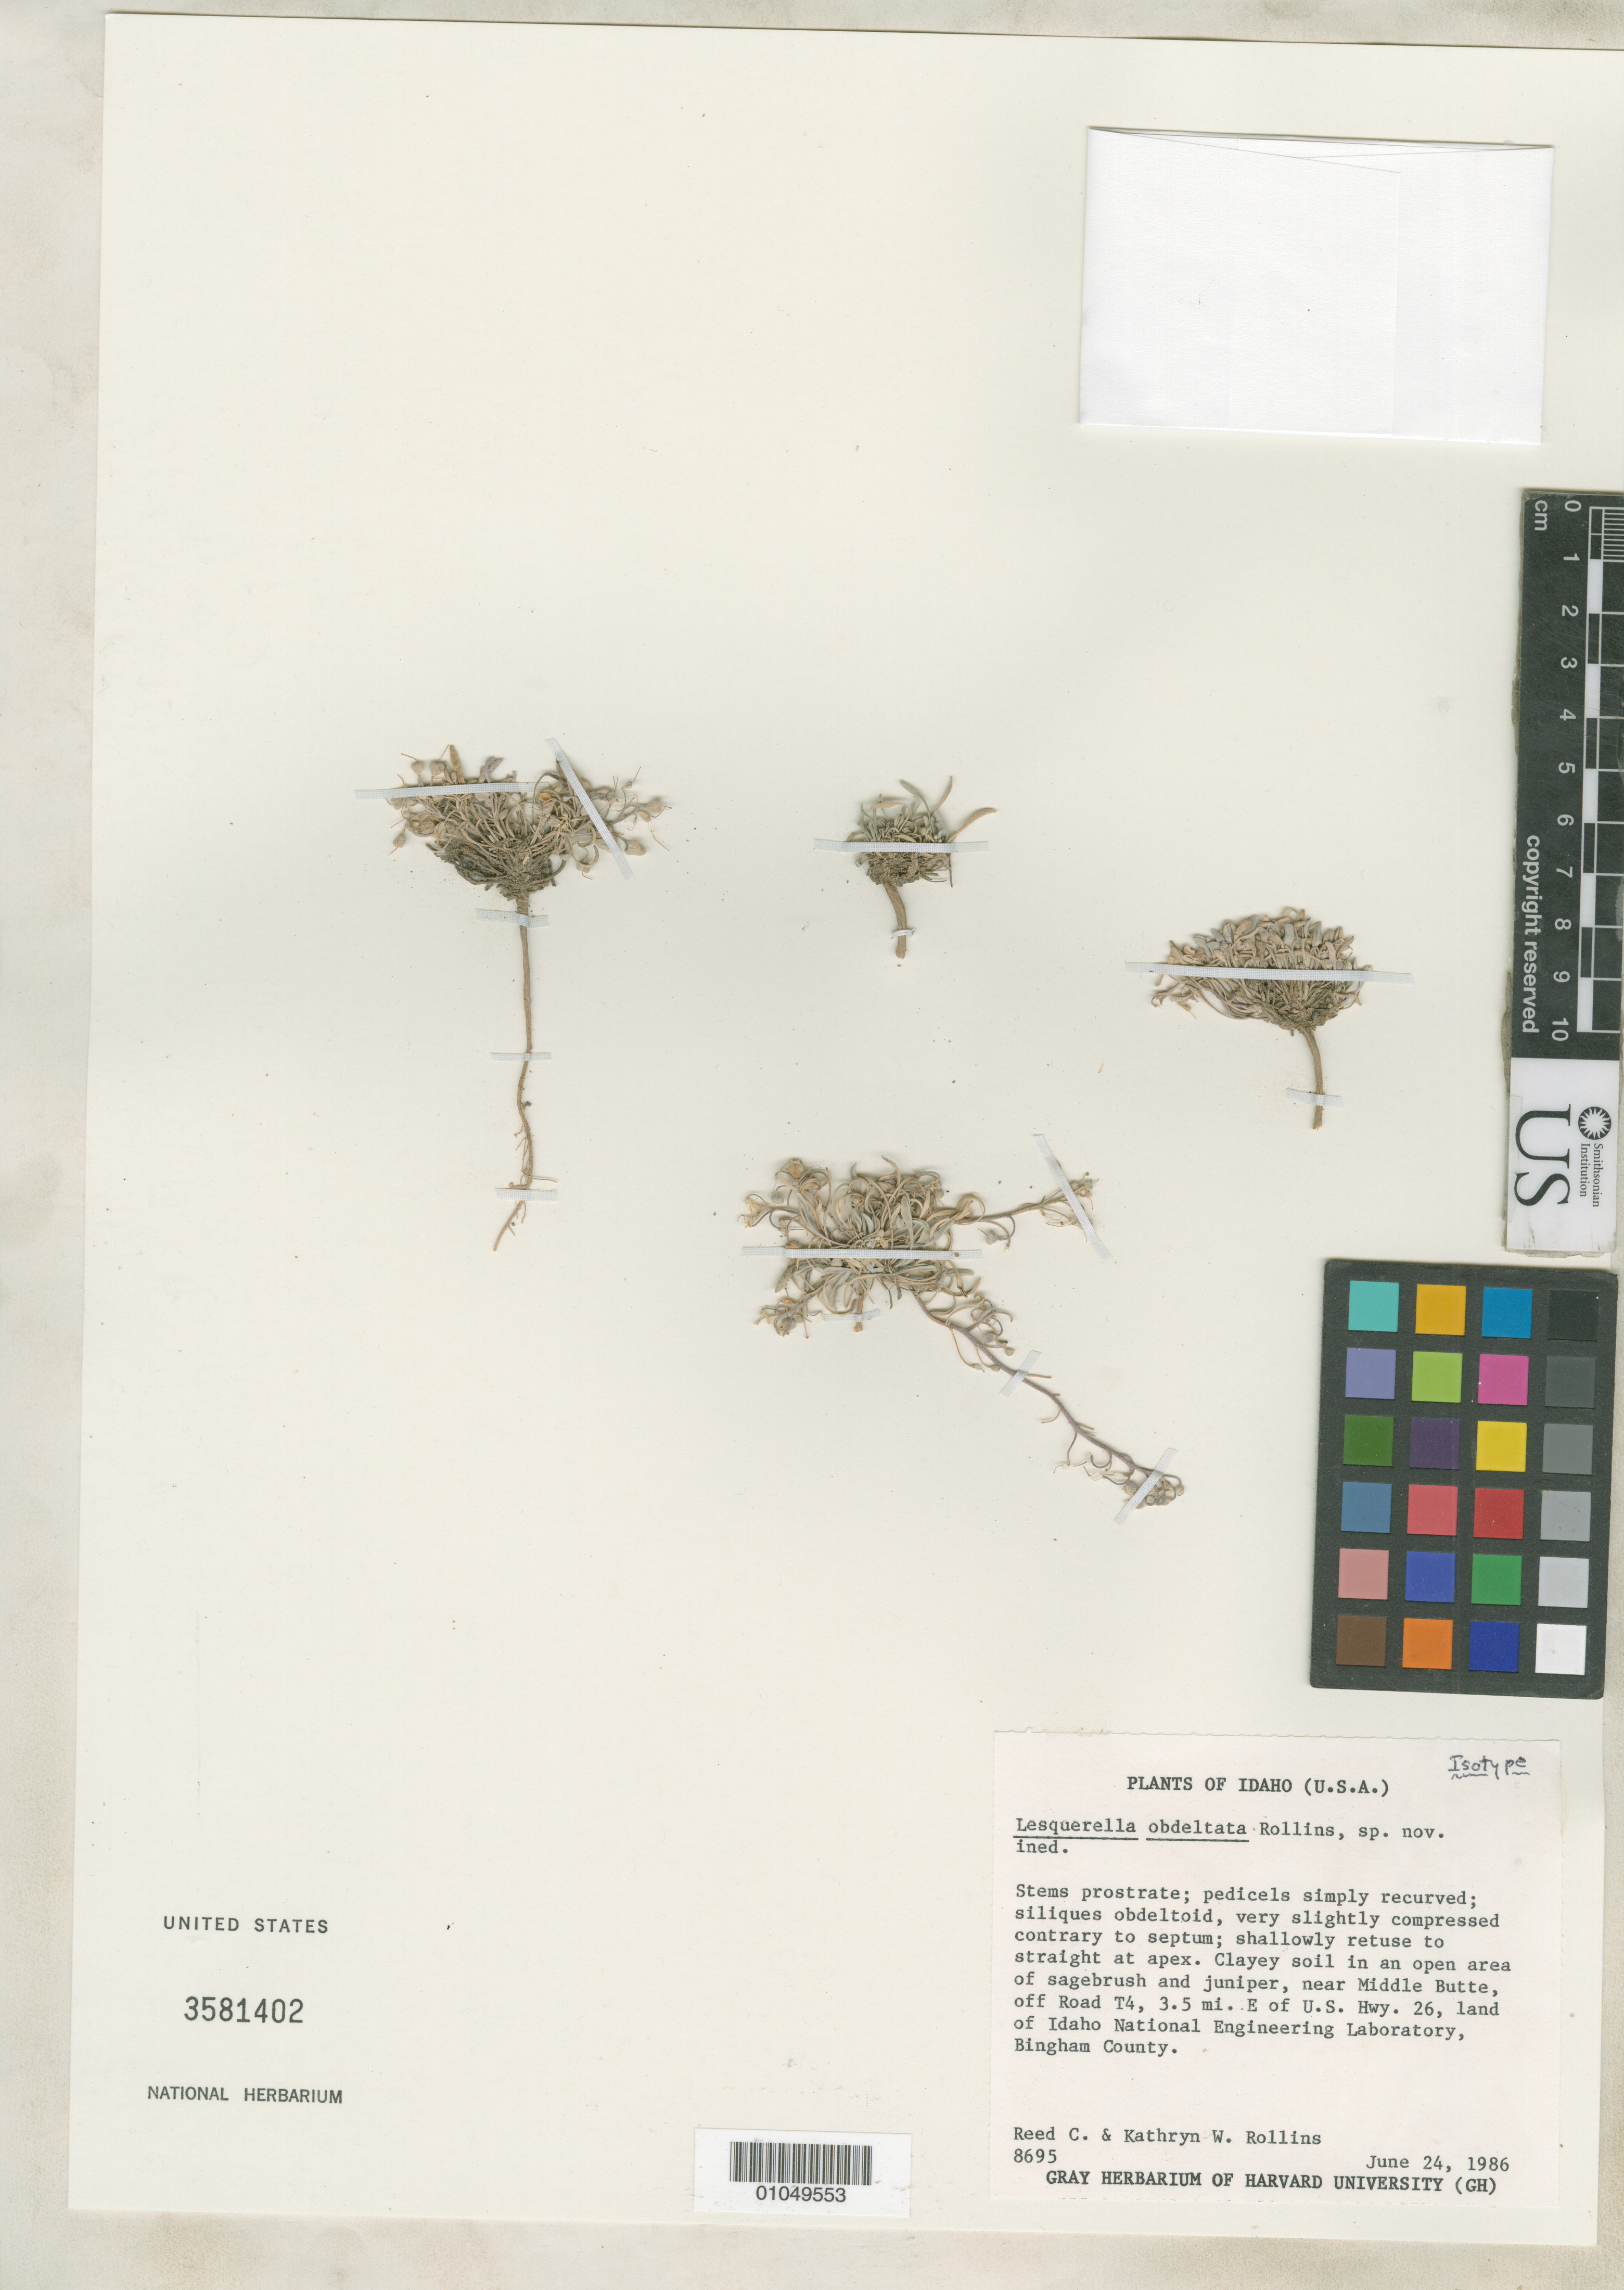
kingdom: Plantae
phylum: Tracheophyta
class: Magnoliopsida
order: Brassicales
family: Brassicaceae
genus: Lesquerella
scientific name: Lesquerella obdeltata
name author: Rollins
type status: Isotype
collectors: R. C. Rollins & K. W. Rollins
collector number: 8695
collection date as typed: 24 Jun 1986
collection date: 1986-06-24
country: United States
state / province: Idaho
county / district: Bingham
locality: Near Middle Butte, off Road T4, 3.5 mi. E of U.S. Hwy. 26, land of Idaho National Engineering Laboratory, Bingham County.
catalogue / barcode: US 3581402